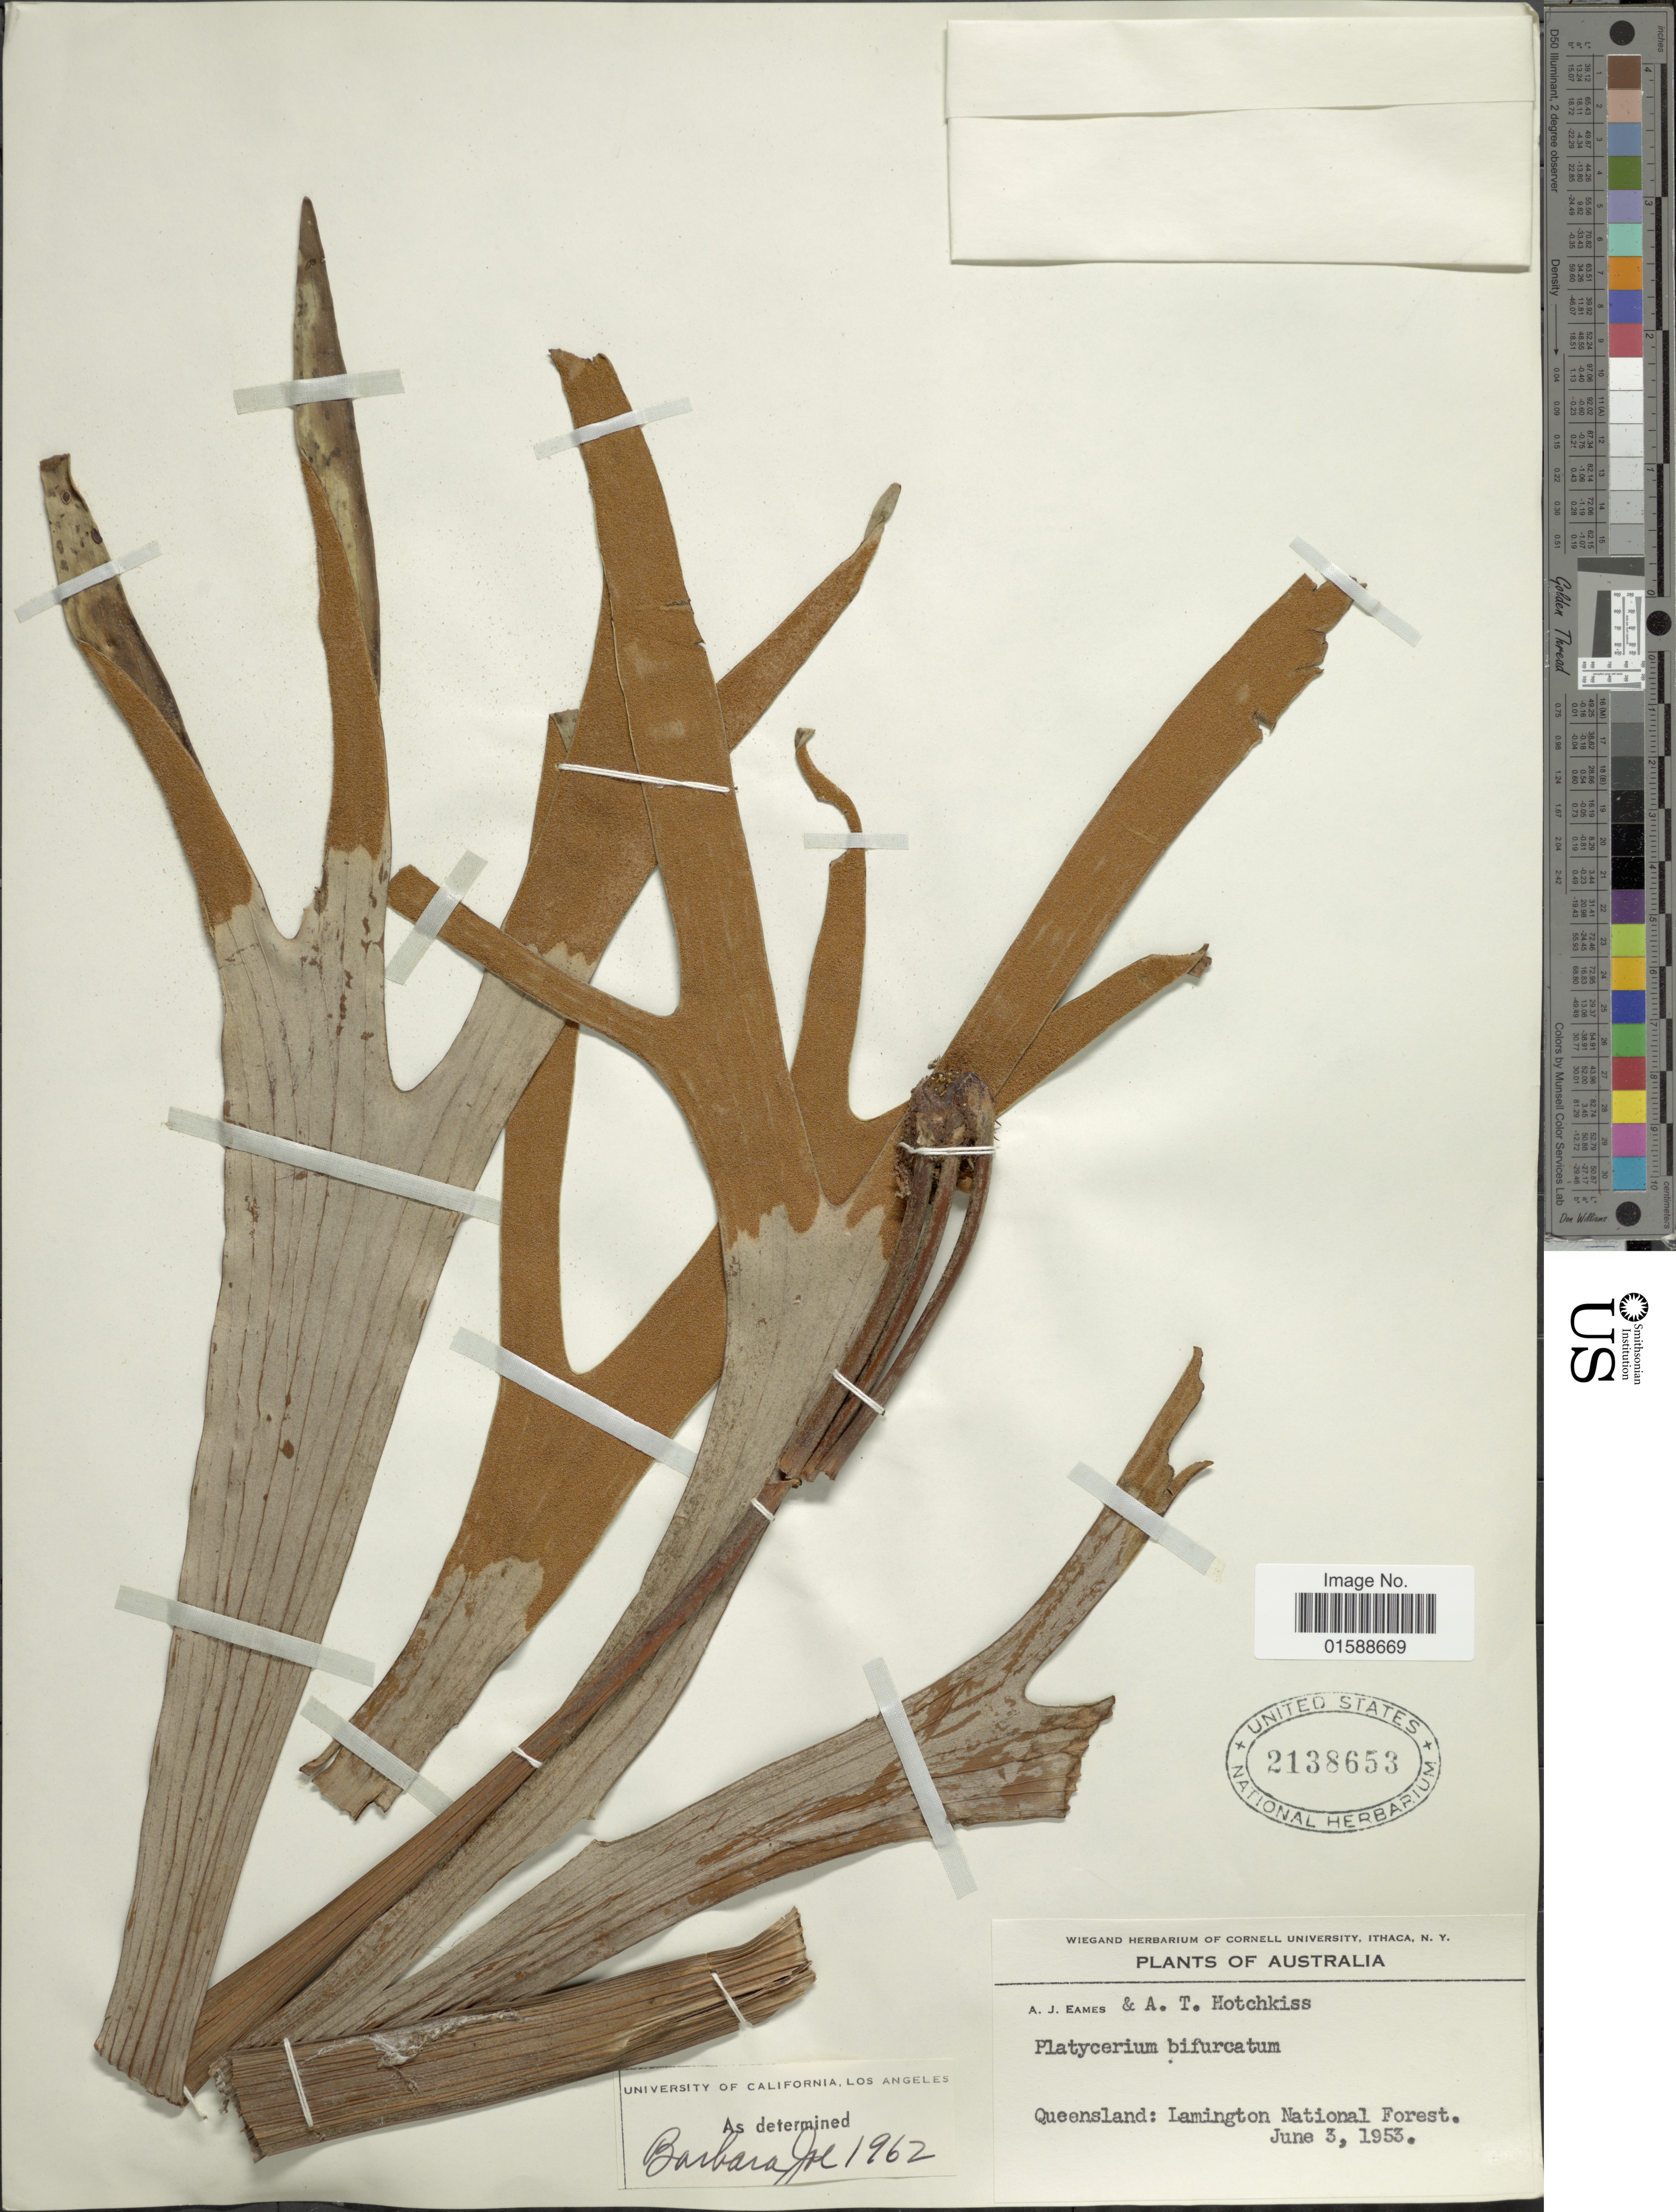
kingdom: Plantae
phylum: Tracheophyta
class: Polypodiopsida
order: Polypodiales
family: Polypodiaceae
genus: Platycerium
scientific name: Platycerium bifurcatum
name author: (Cav.) C. Chr.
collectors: A. J. Eames & A. Hotchkiss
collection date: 1953-06-03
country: Australia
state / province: Queensland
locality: Lamington National Forest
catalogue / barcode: US 2138653